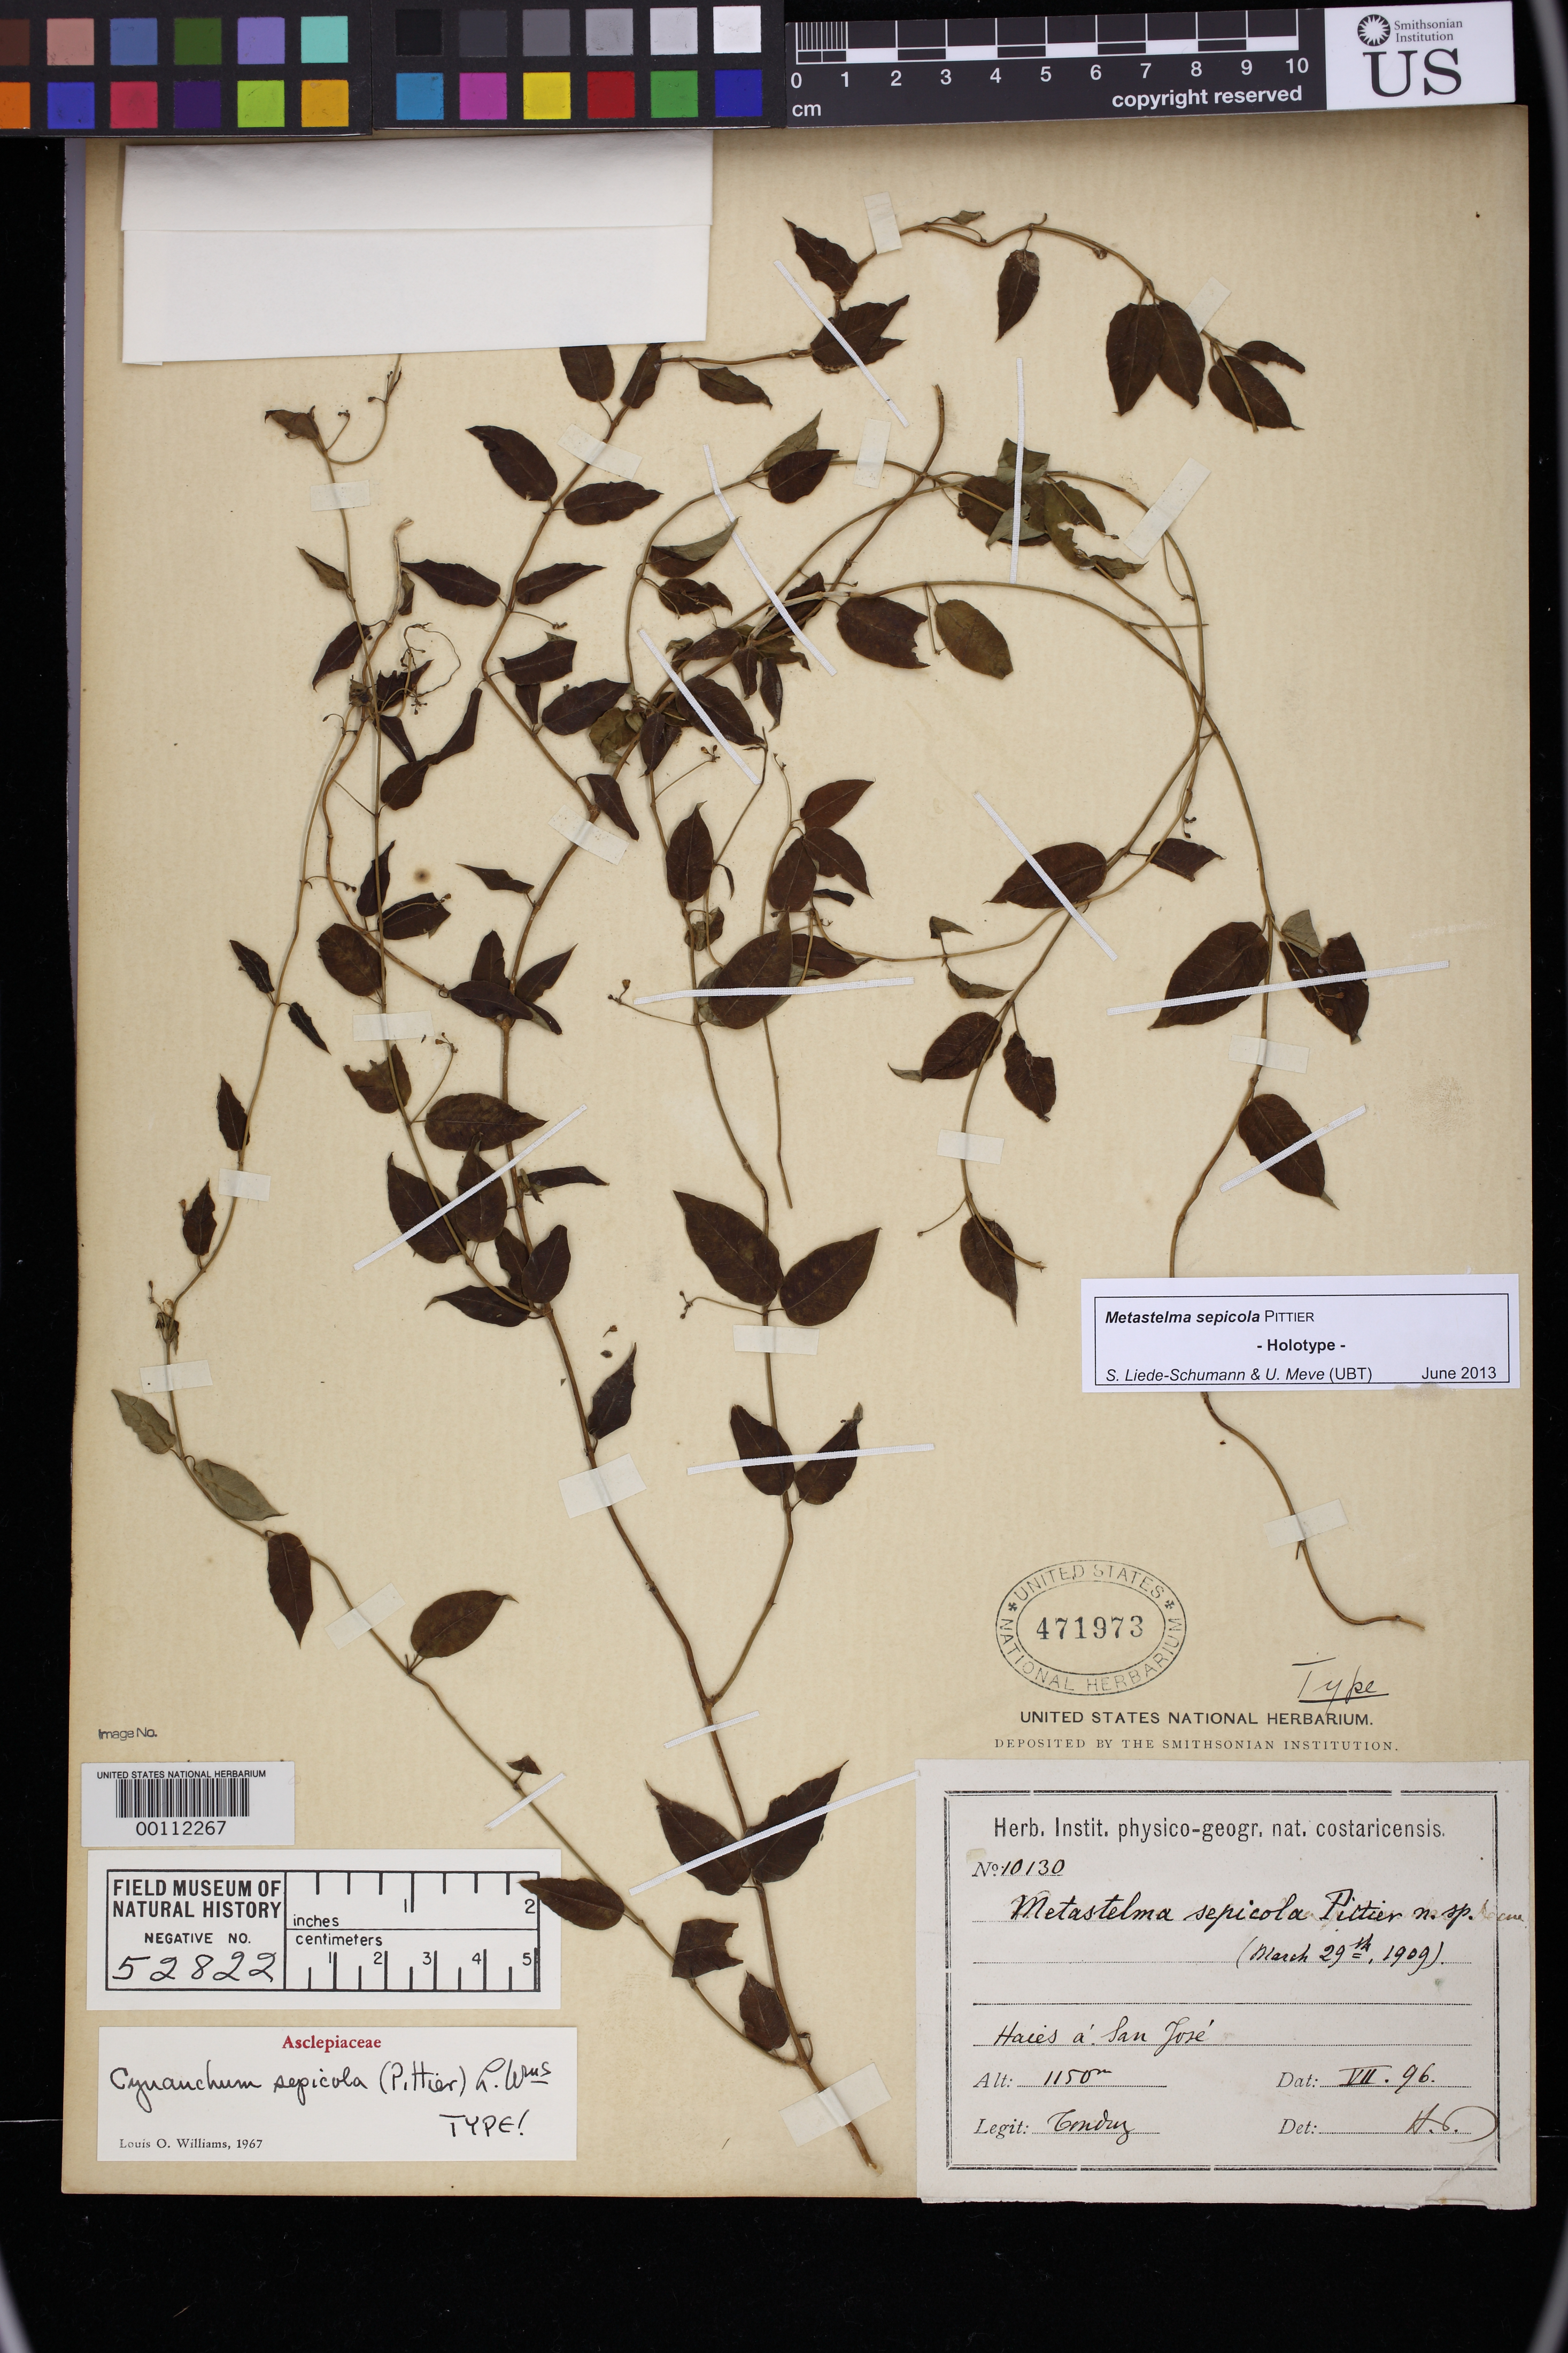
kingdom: Plantae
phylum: Tracheophyta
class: Magnoliopsida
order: Gentianales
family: Apocynaceae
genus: Metastelma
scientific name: Metastelma sepicola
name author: Pittier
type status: Holotype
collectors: A. Tonduz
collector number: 10130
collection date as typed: Jul 1896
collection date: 1896-07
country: Costa Rica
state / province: San José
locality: Around San Jose.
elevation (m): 1150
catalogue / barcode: US 471973